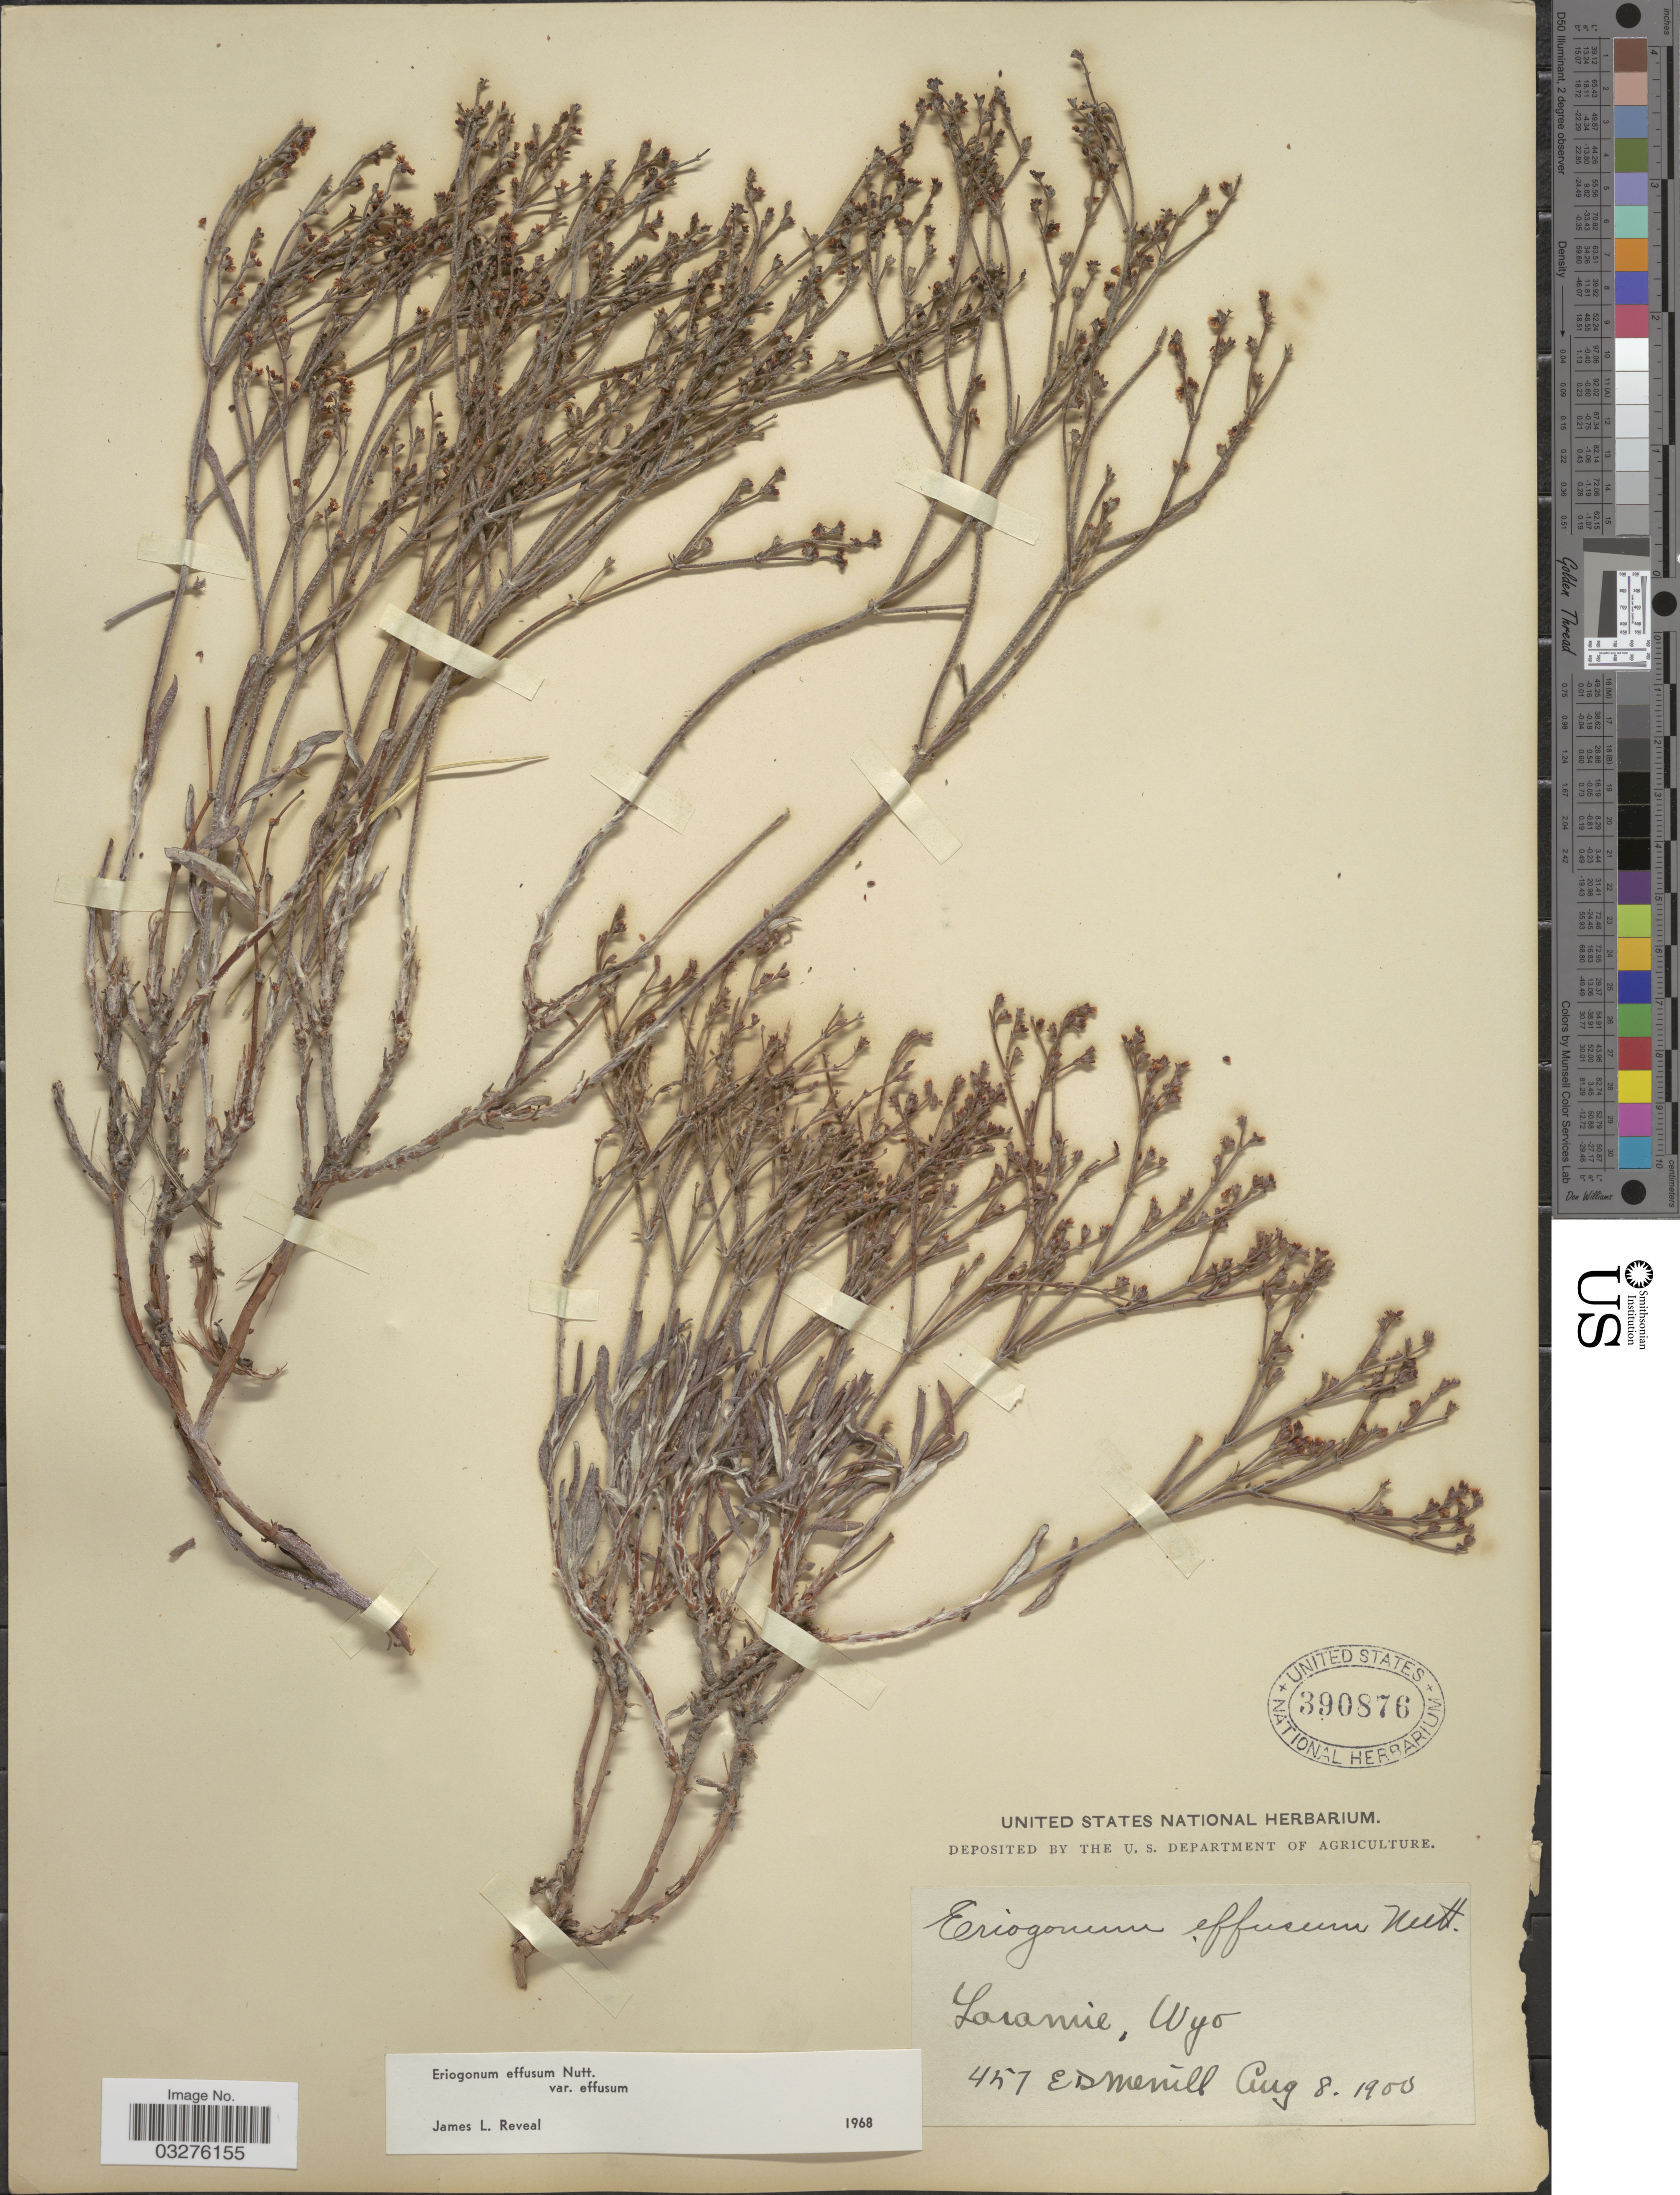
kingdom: Plantae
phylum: Tracheophyta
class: Magnoliopsida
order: Caryophyllales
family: Polygonaceae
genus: Eriogonum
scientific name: Eriogonum effusum var. effusum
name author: Nutt.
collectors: E. D. Merrill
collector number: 457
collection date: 1900-08-08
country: United States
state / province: Wyoming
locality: Laramie.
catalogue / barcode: US 390876